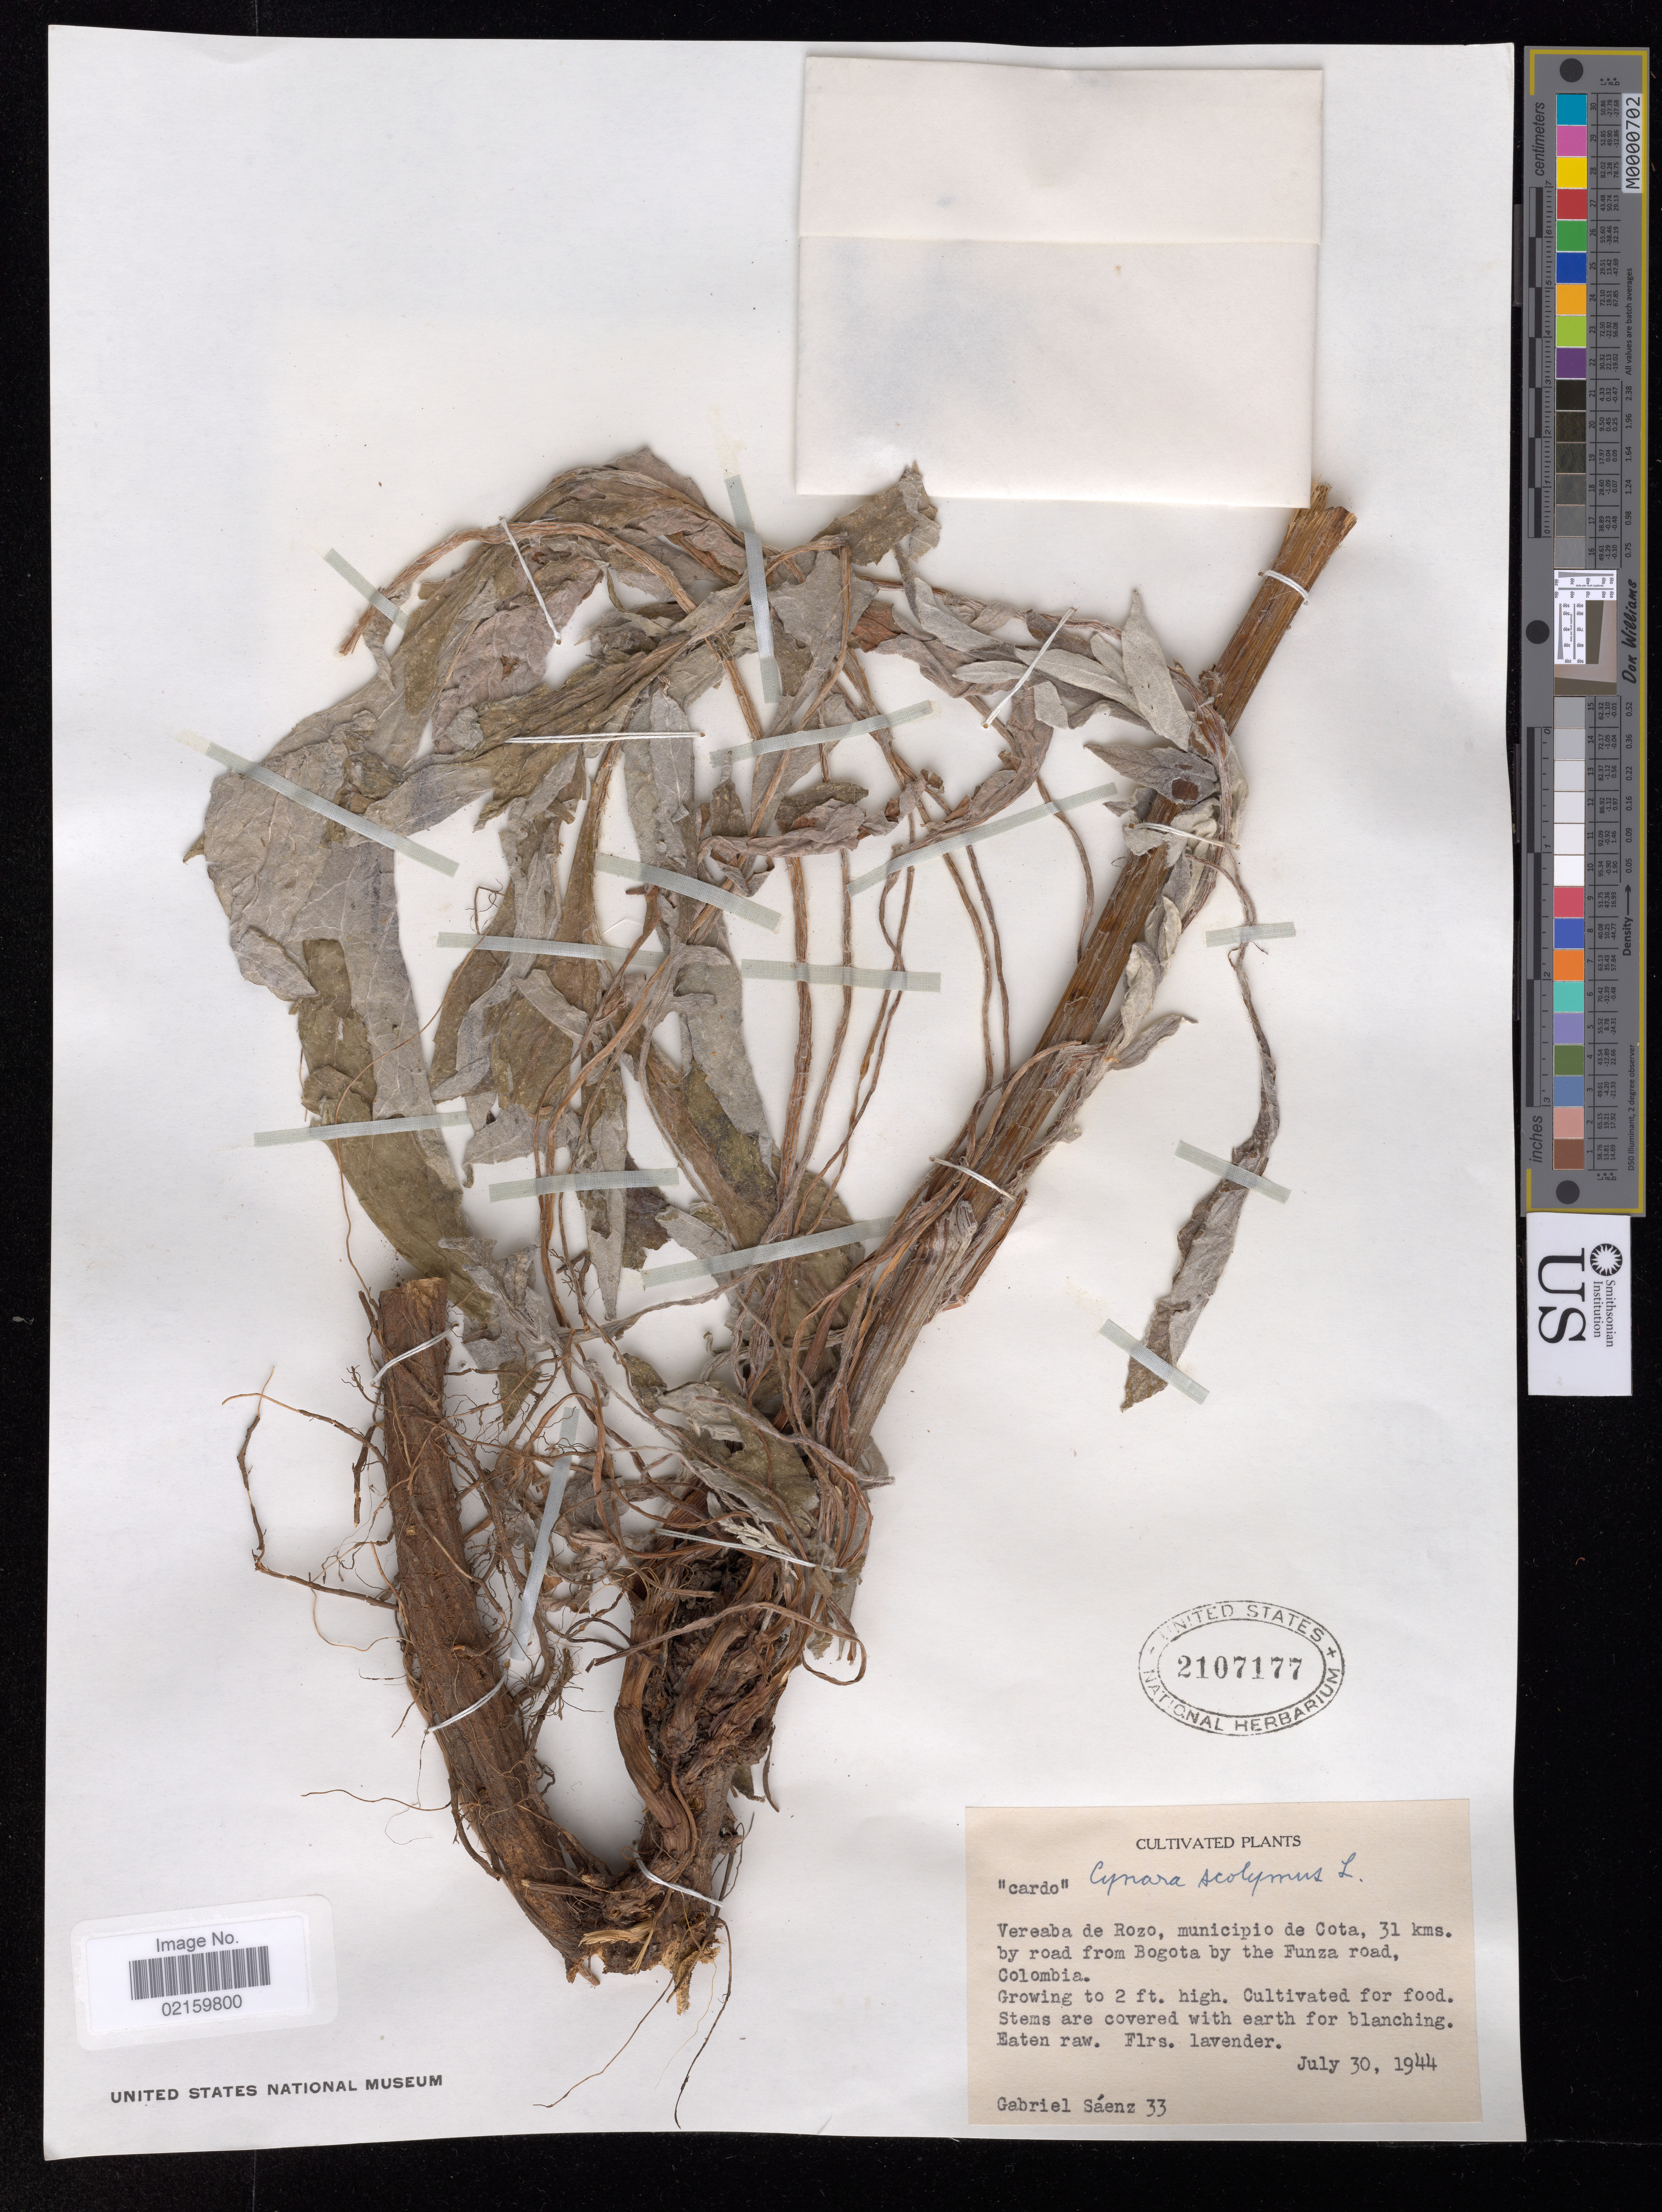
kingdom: Plantae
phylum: Tracheophyta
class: Magnoliopsida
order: Asterales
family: Asteraceae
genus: Cynara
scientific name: Cynara scolymus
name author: L.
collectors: G. Saenz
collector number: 33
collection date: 1944-07-30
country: Colombia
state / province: Valle del Cauca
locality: Vereaba de Rozo, municipio de Cota, 31 kms by road from Bogota by the Funza road, Colombia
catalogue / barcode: US 2107177